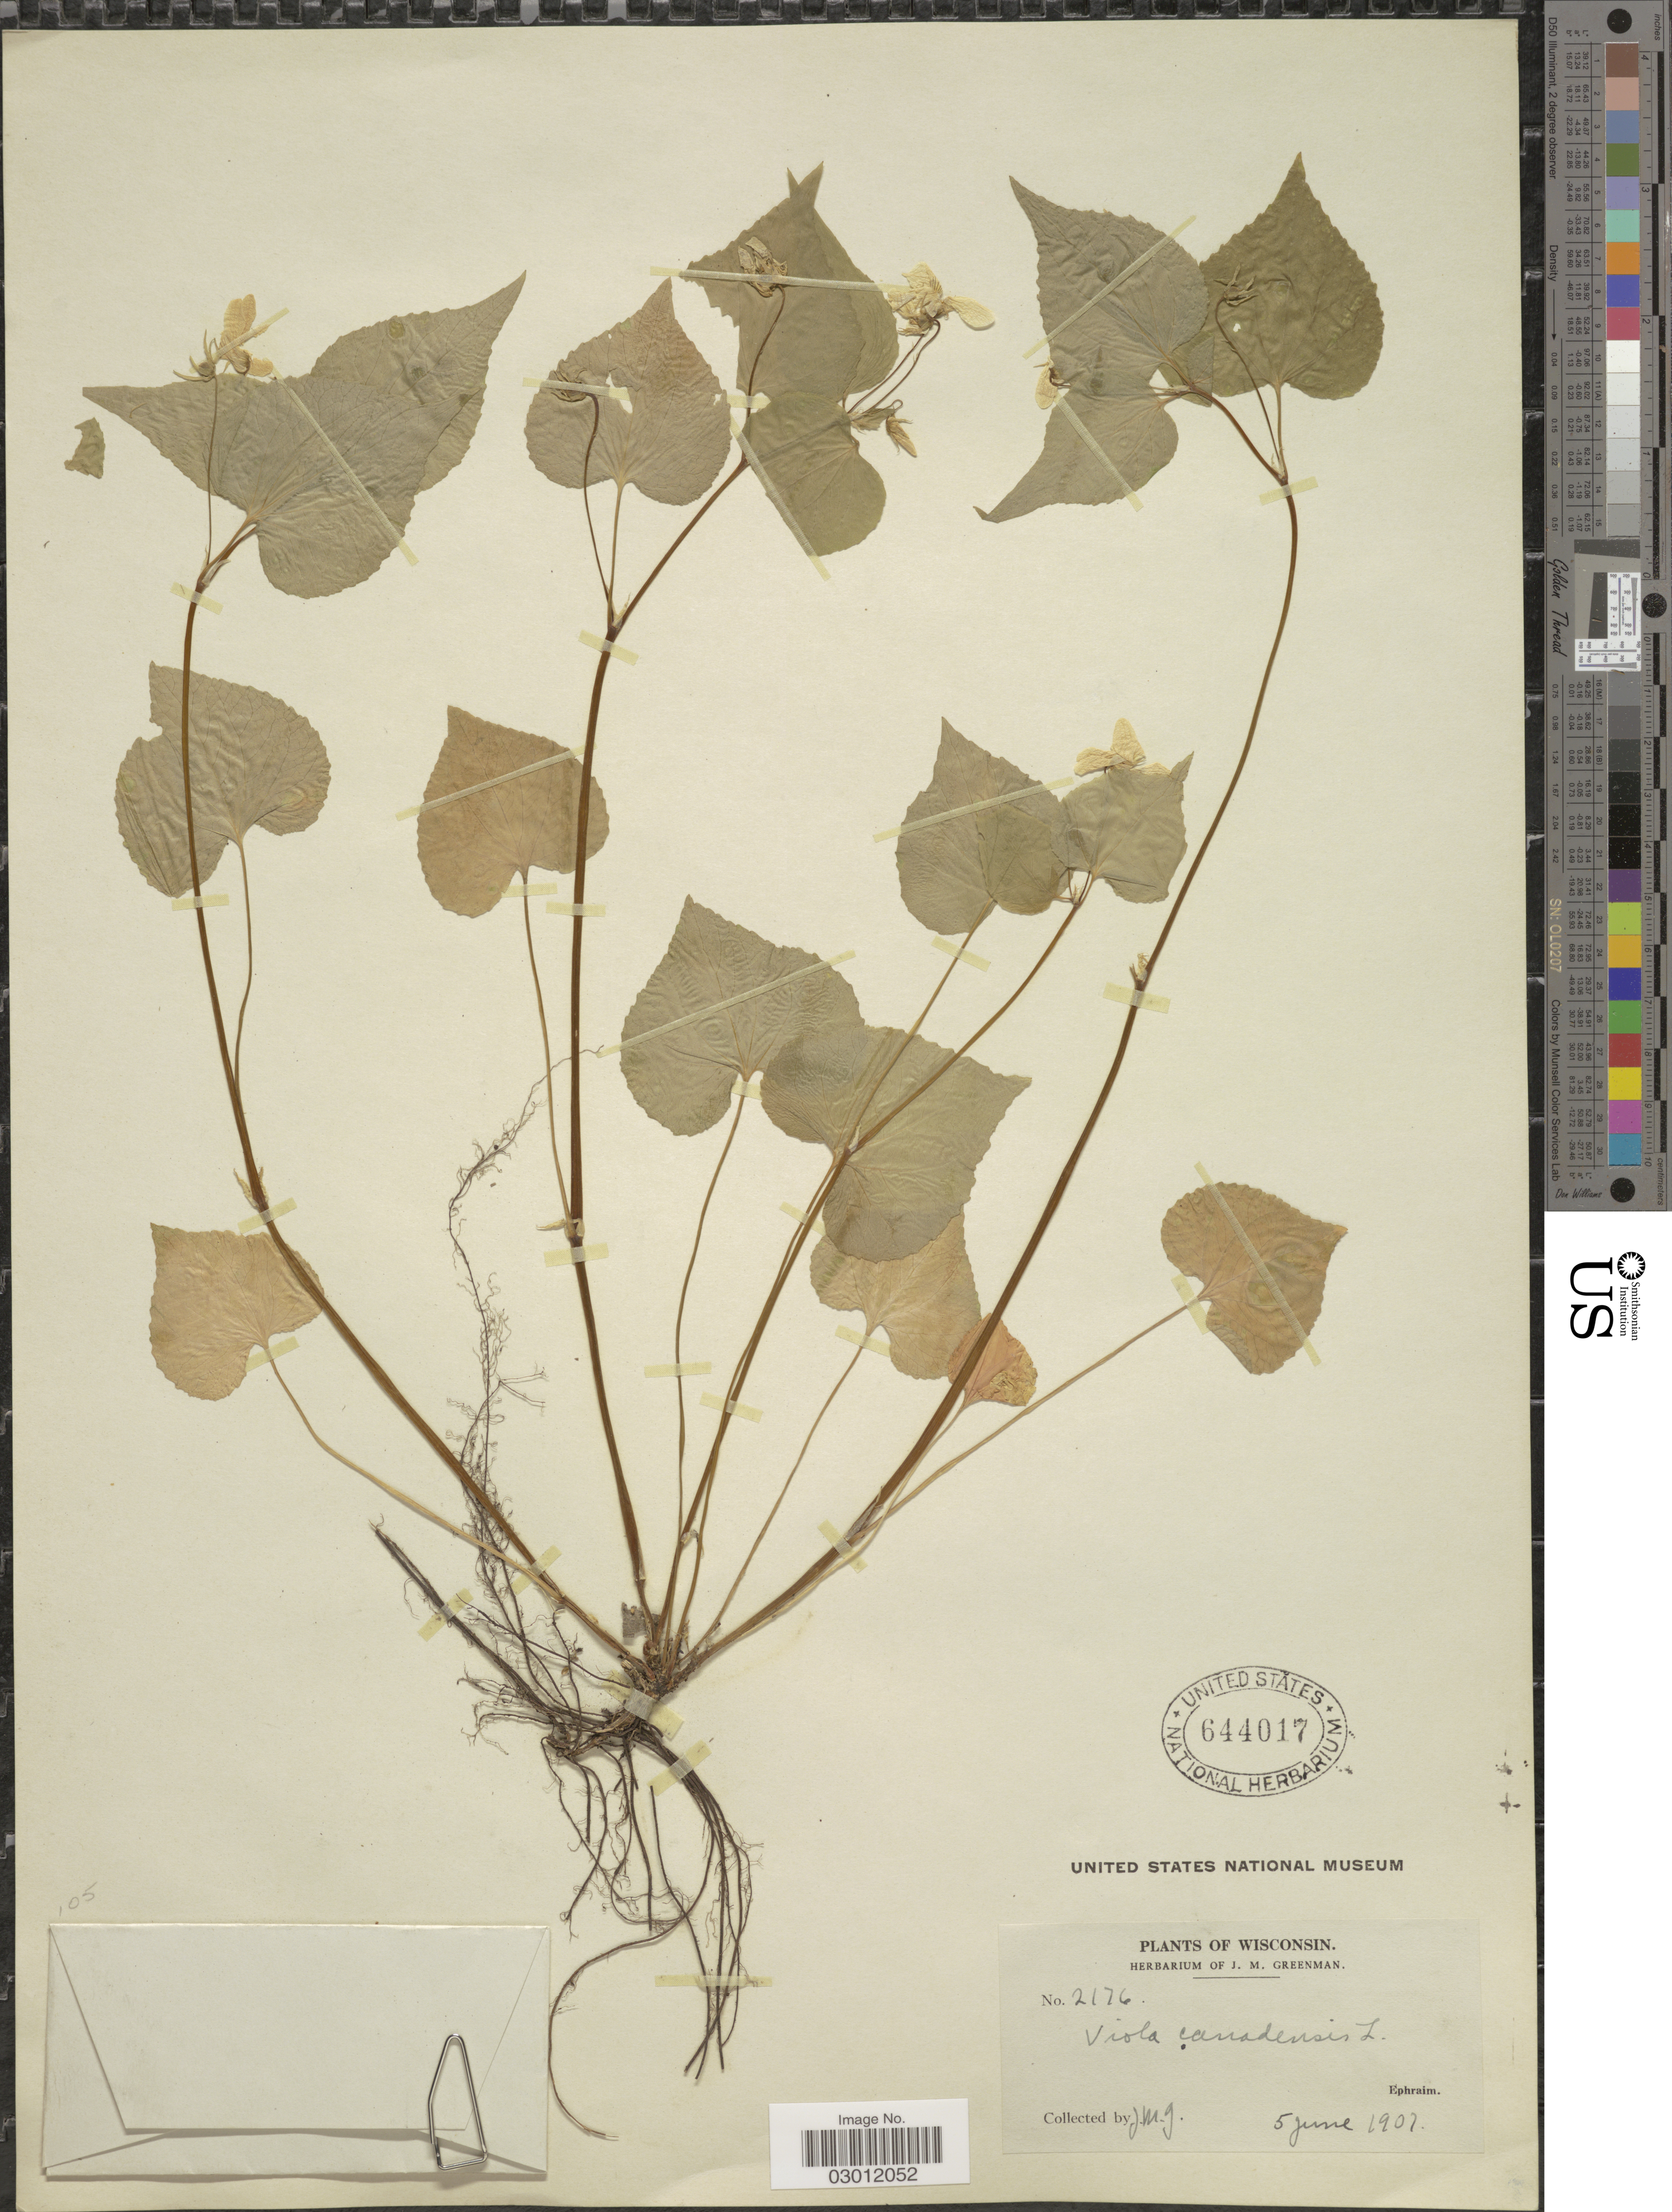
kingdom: Plantae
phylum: Tracheophyta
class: Magnoliopsida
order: Malpighiales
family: Violaceae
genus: Viola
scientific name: Viola canadensis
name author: L.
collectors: J. M. Greenman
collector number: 2176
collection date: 1907-06-05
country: United States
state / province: Wisconsin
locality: Ephraim.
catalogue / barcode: US 644017